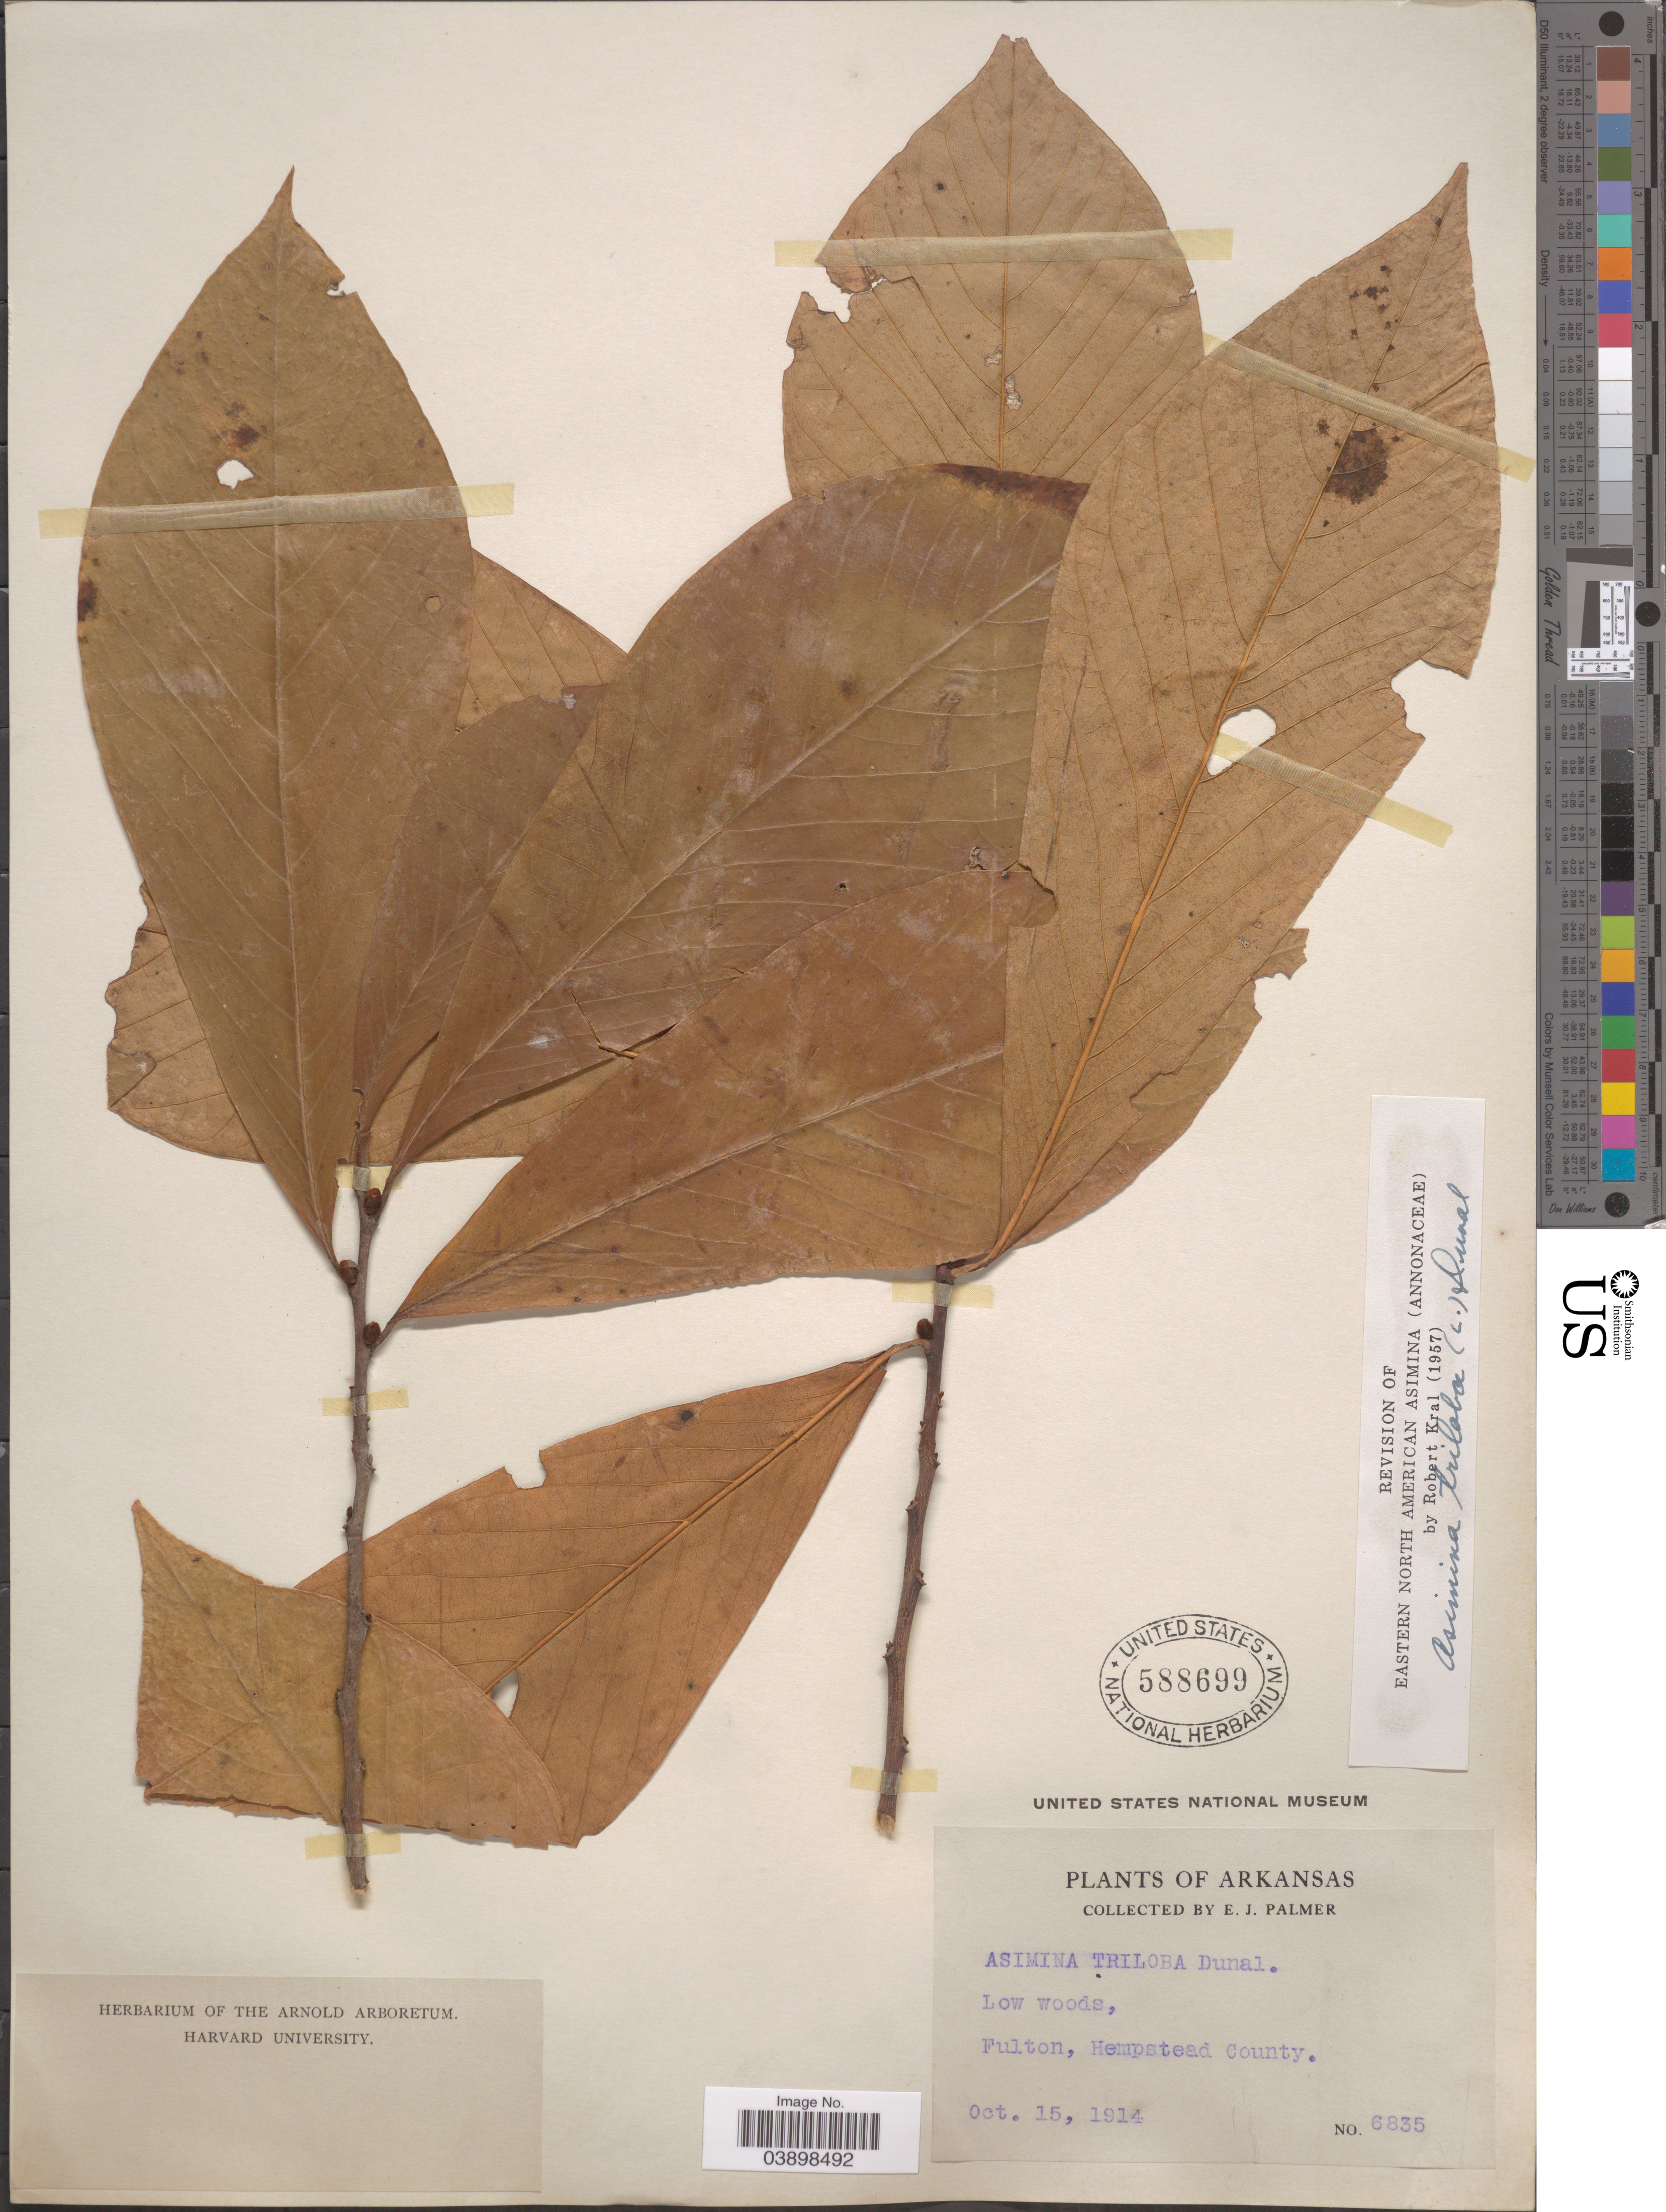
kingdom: Plantae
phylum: Tracheophyta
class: Magnoliopsida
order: Magnoliales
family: Annonaceae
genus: Asimina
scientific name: Asimina triloba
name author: (L.) Dunal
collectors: E. J. Palmer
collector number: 6835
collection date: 1914-10-15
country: United States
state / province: Arkansas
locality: Fulton, Hempstead County.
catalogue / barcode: US 588699